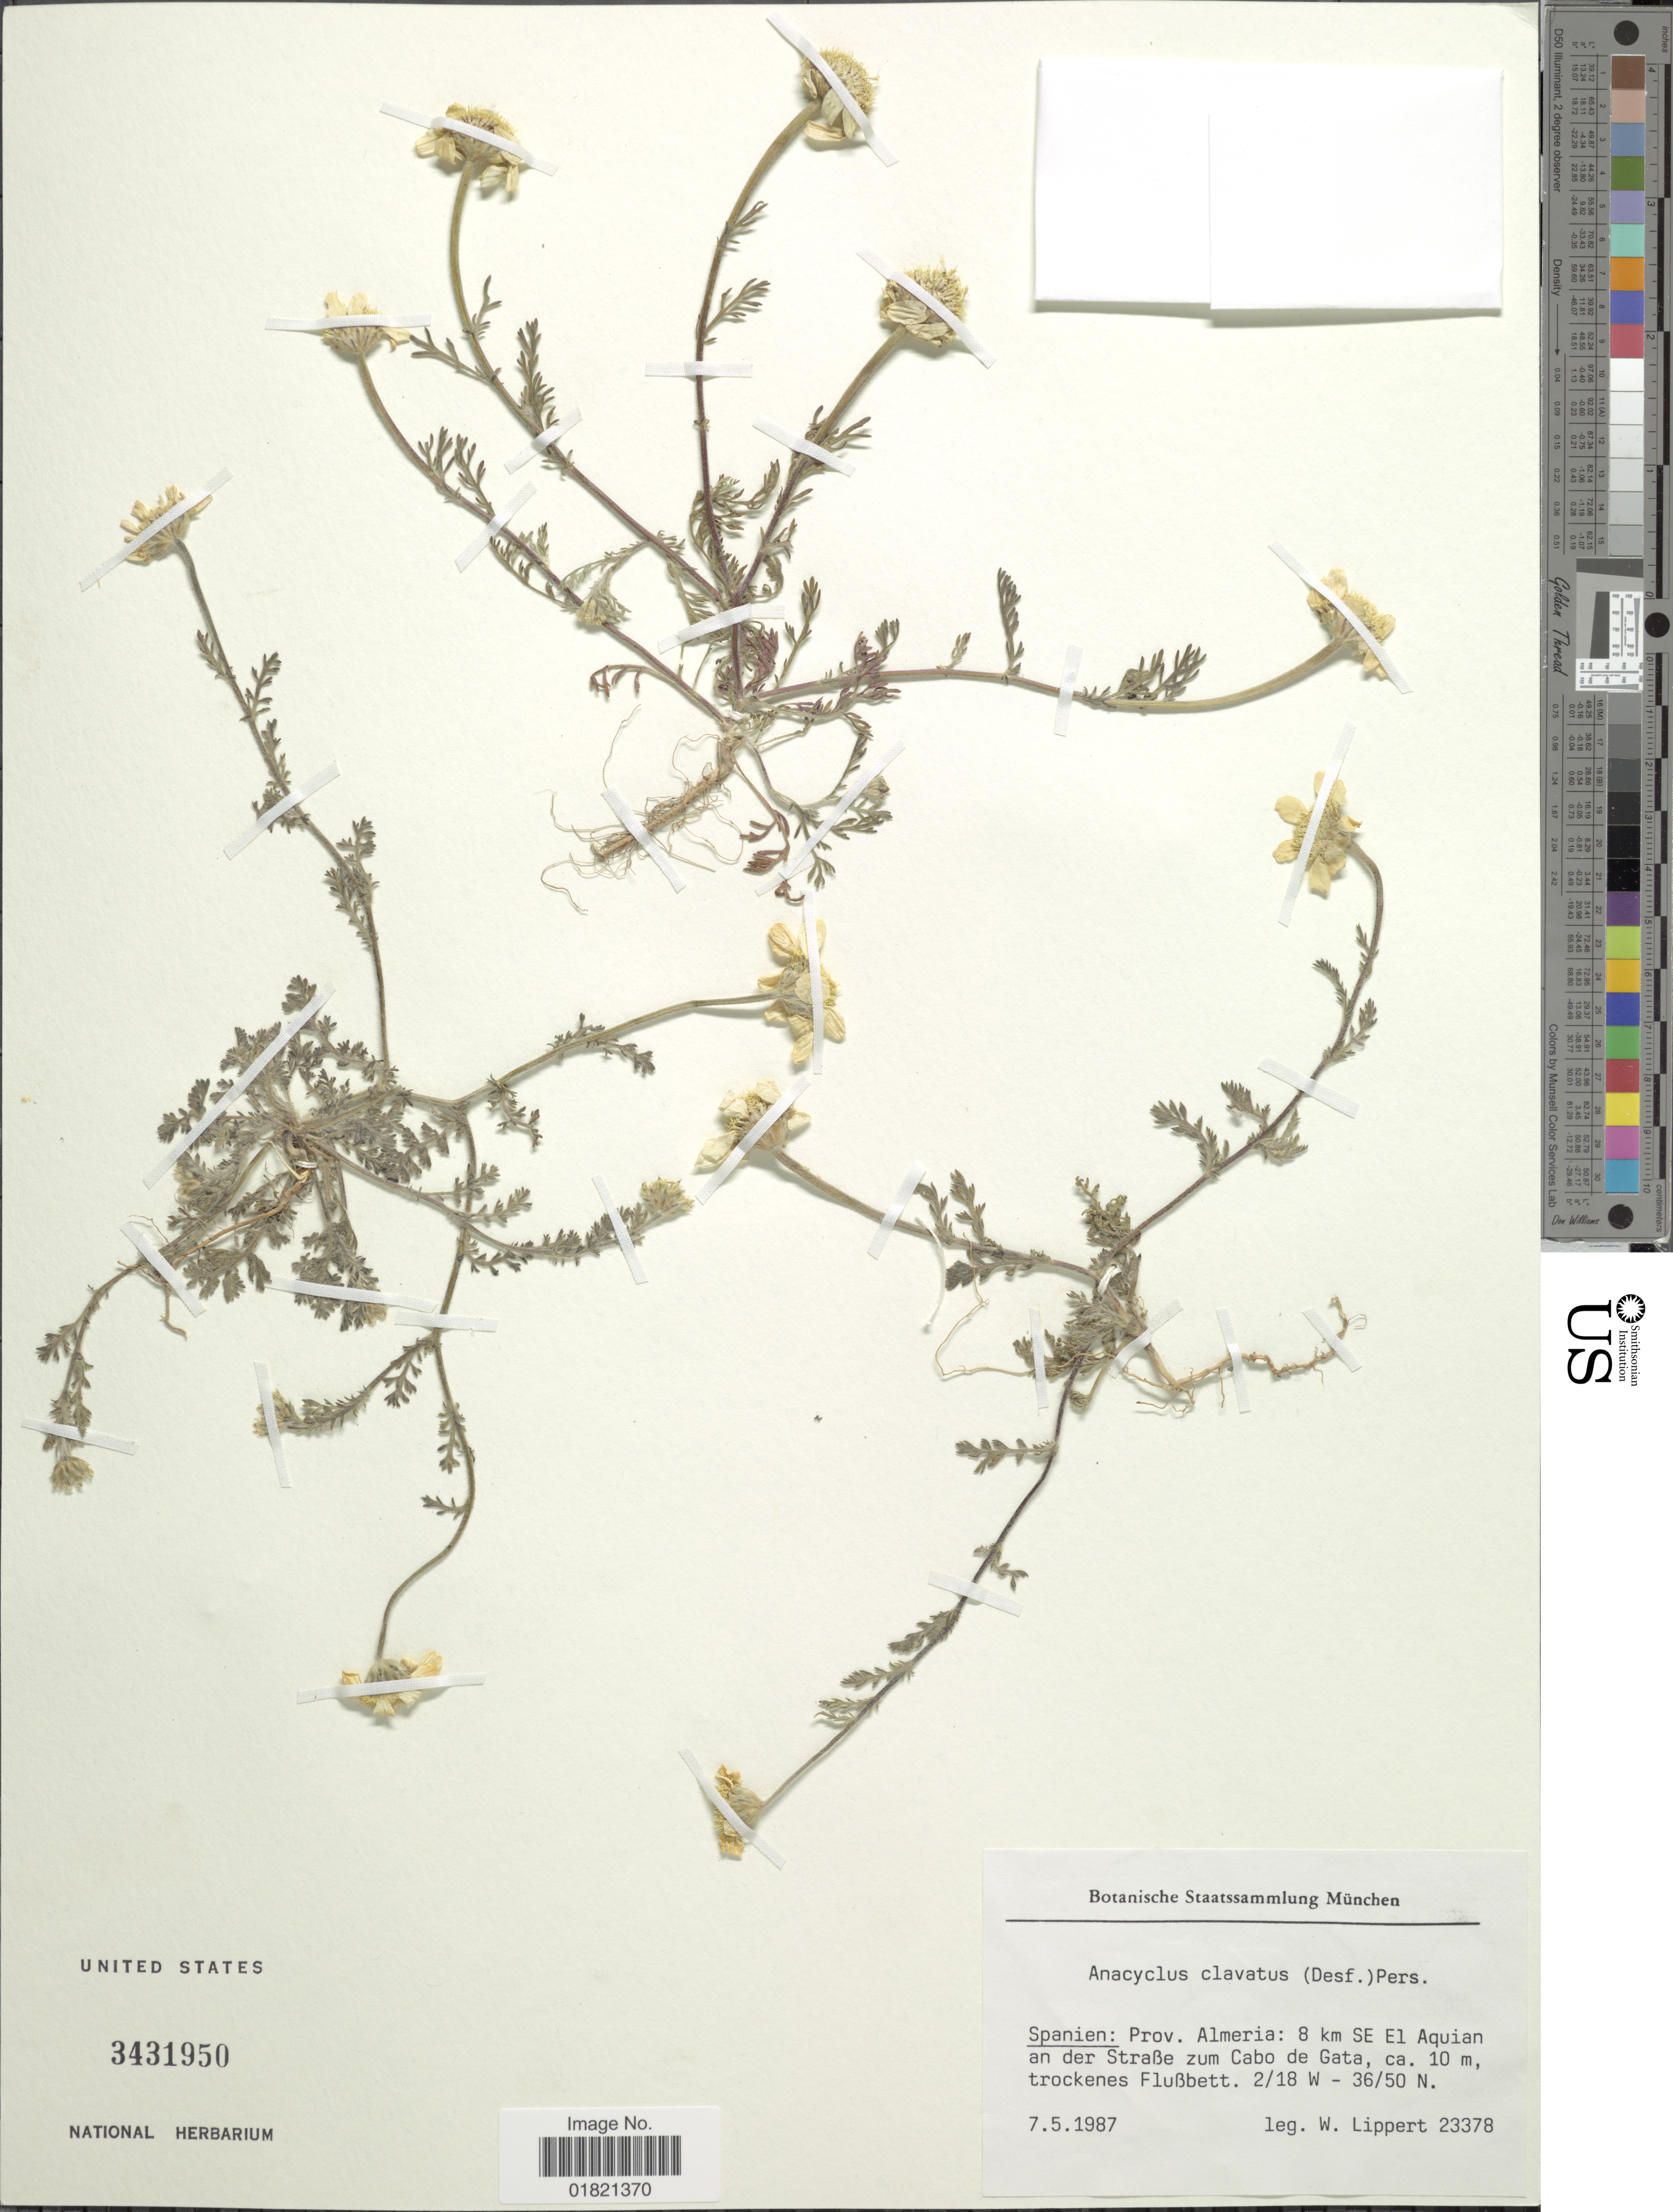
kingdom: Plantae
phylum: Tracheophyta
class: Magnoliopsida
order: Asterales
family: Asteraceae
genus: Anacyclus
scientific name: Anacyclus clavatus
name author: Pers.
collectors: W. Lippert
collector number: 23378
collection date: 1987-05-07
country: Spain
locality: Prov. Almeria: 8 km SE El Aquian an der Straße zum Cabo de Gata, ca. 10 m, trockenes Flußett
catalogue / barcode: US 3431950